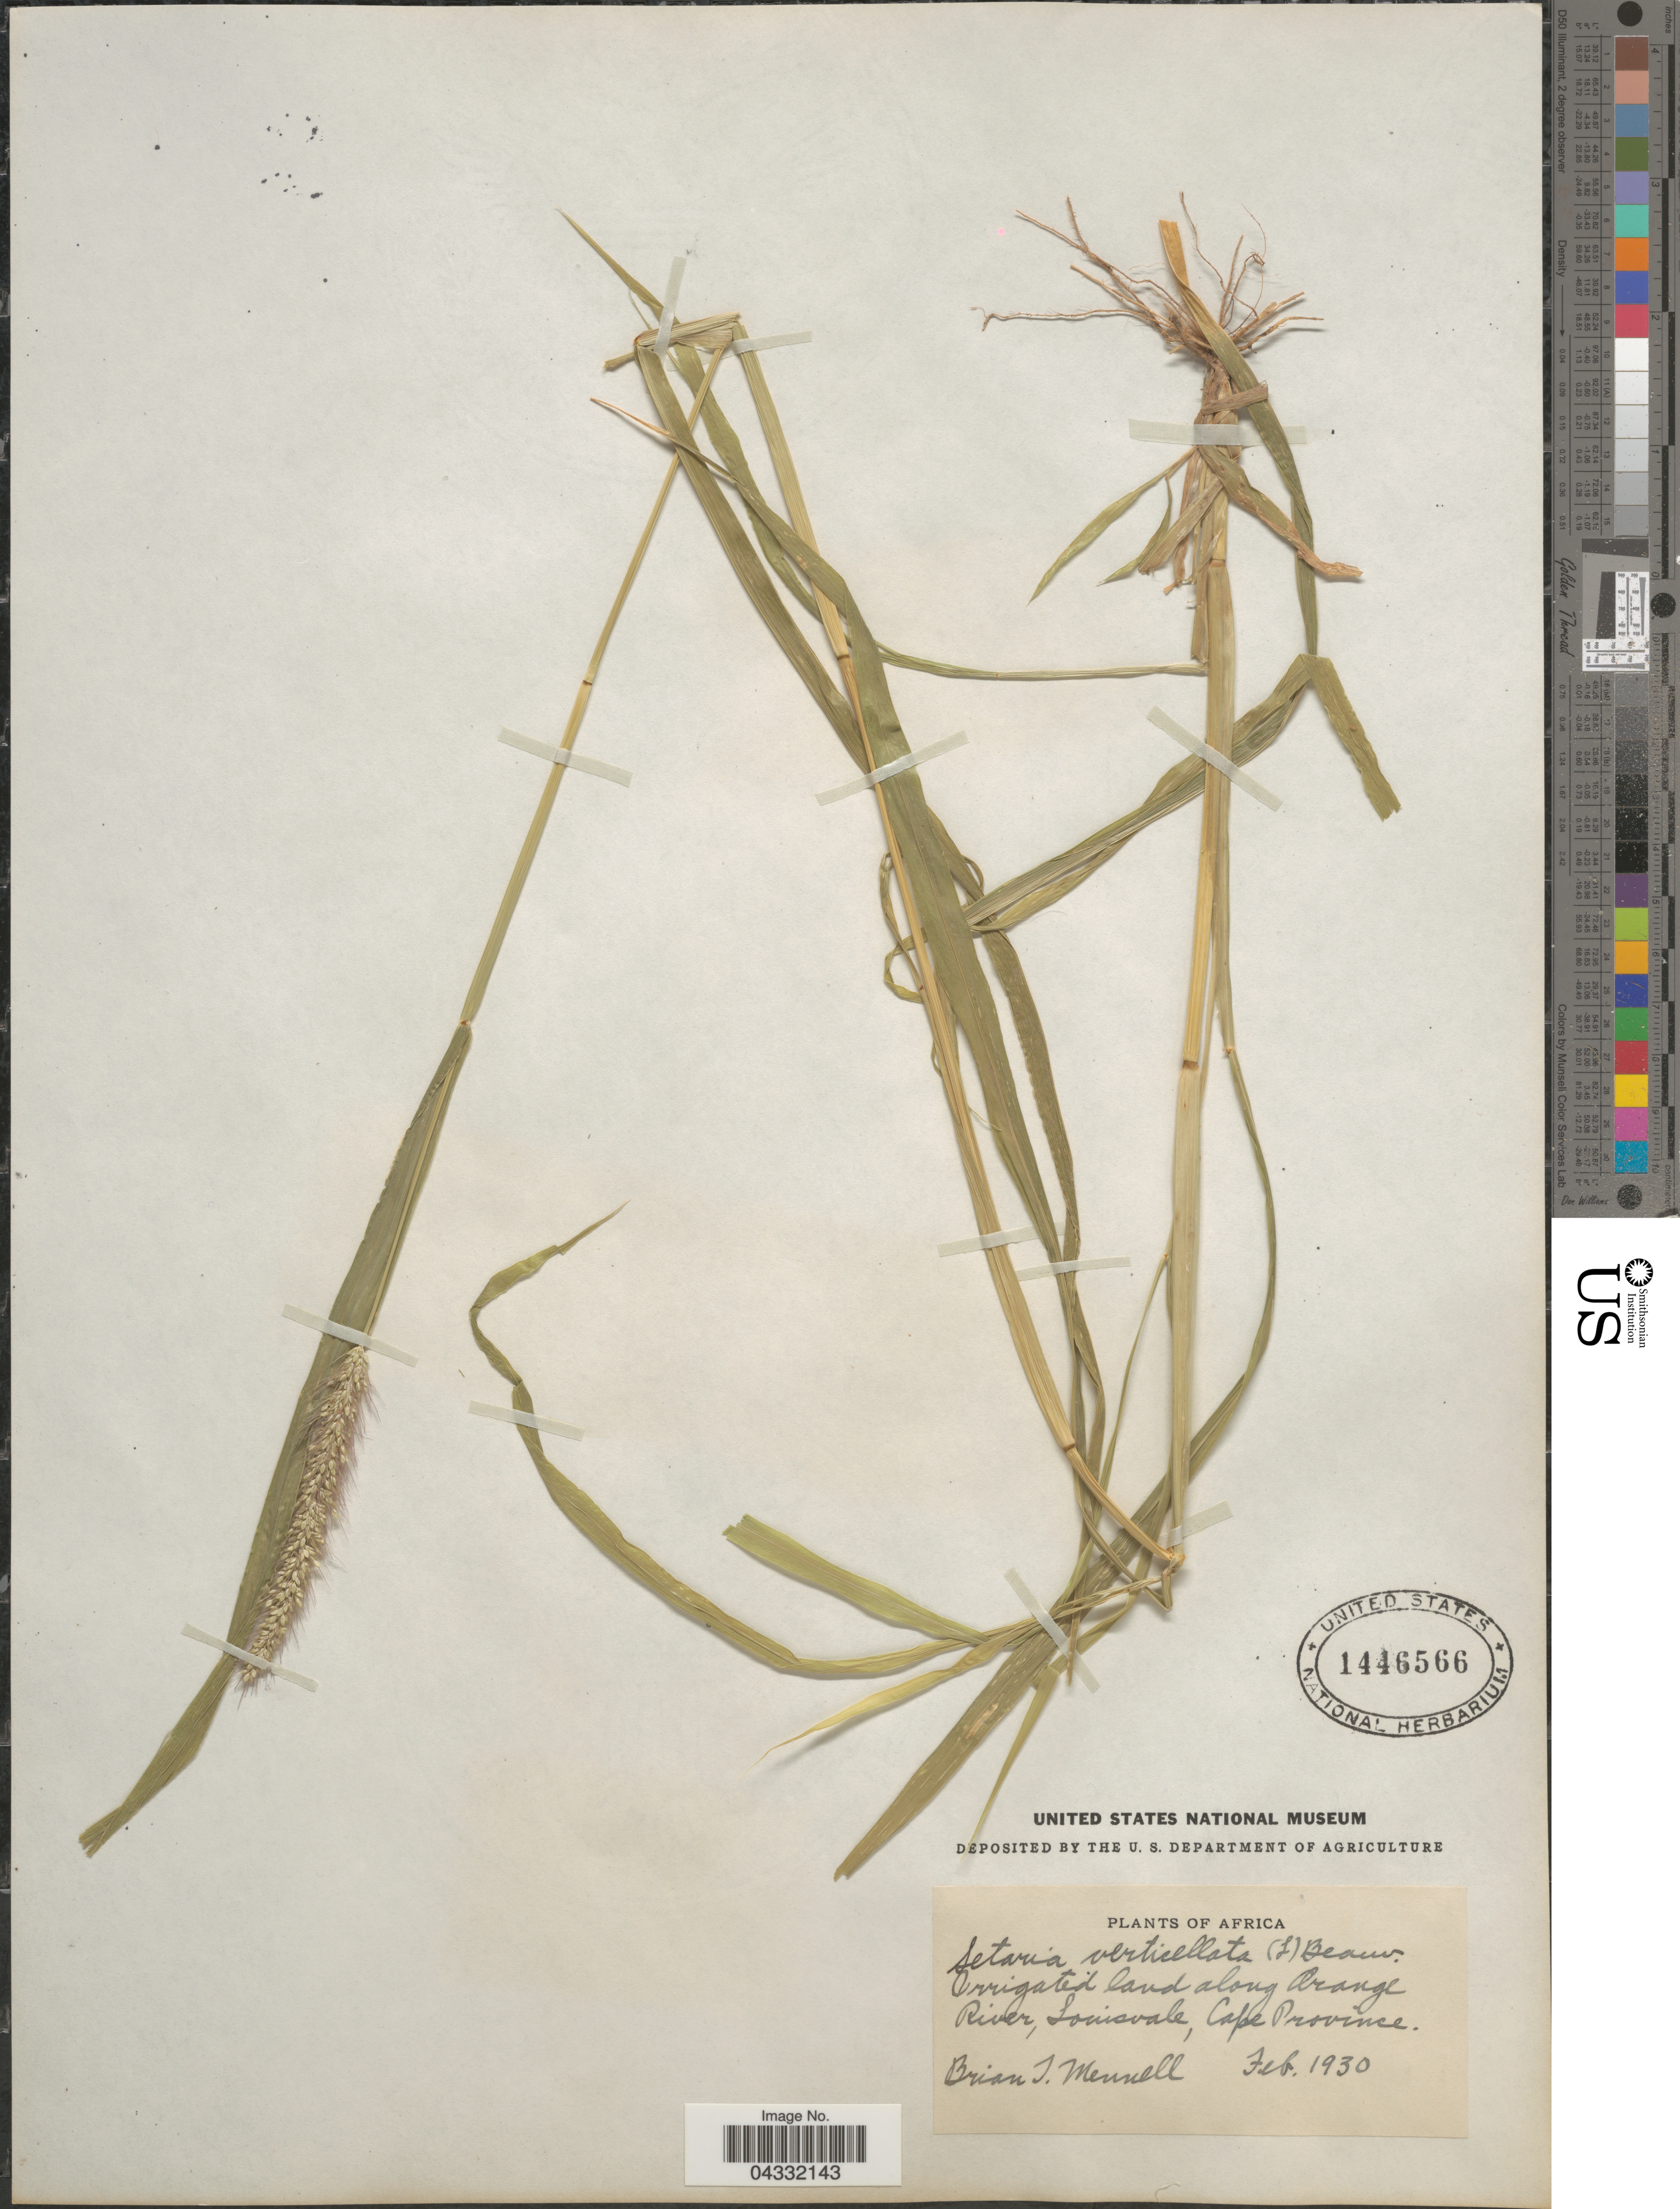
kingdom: Plantae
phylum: Tracheophyta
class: Liliopsida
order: Poales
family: Poaceae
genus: Setaria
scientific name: Setaria verticillata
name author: (L.) P. Beauv.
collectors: B. Mennell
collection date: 1930-02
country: South Africa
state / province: Northern Cape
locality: Irrigated land along Orange River, Louisvale.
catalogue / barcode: US 1446566